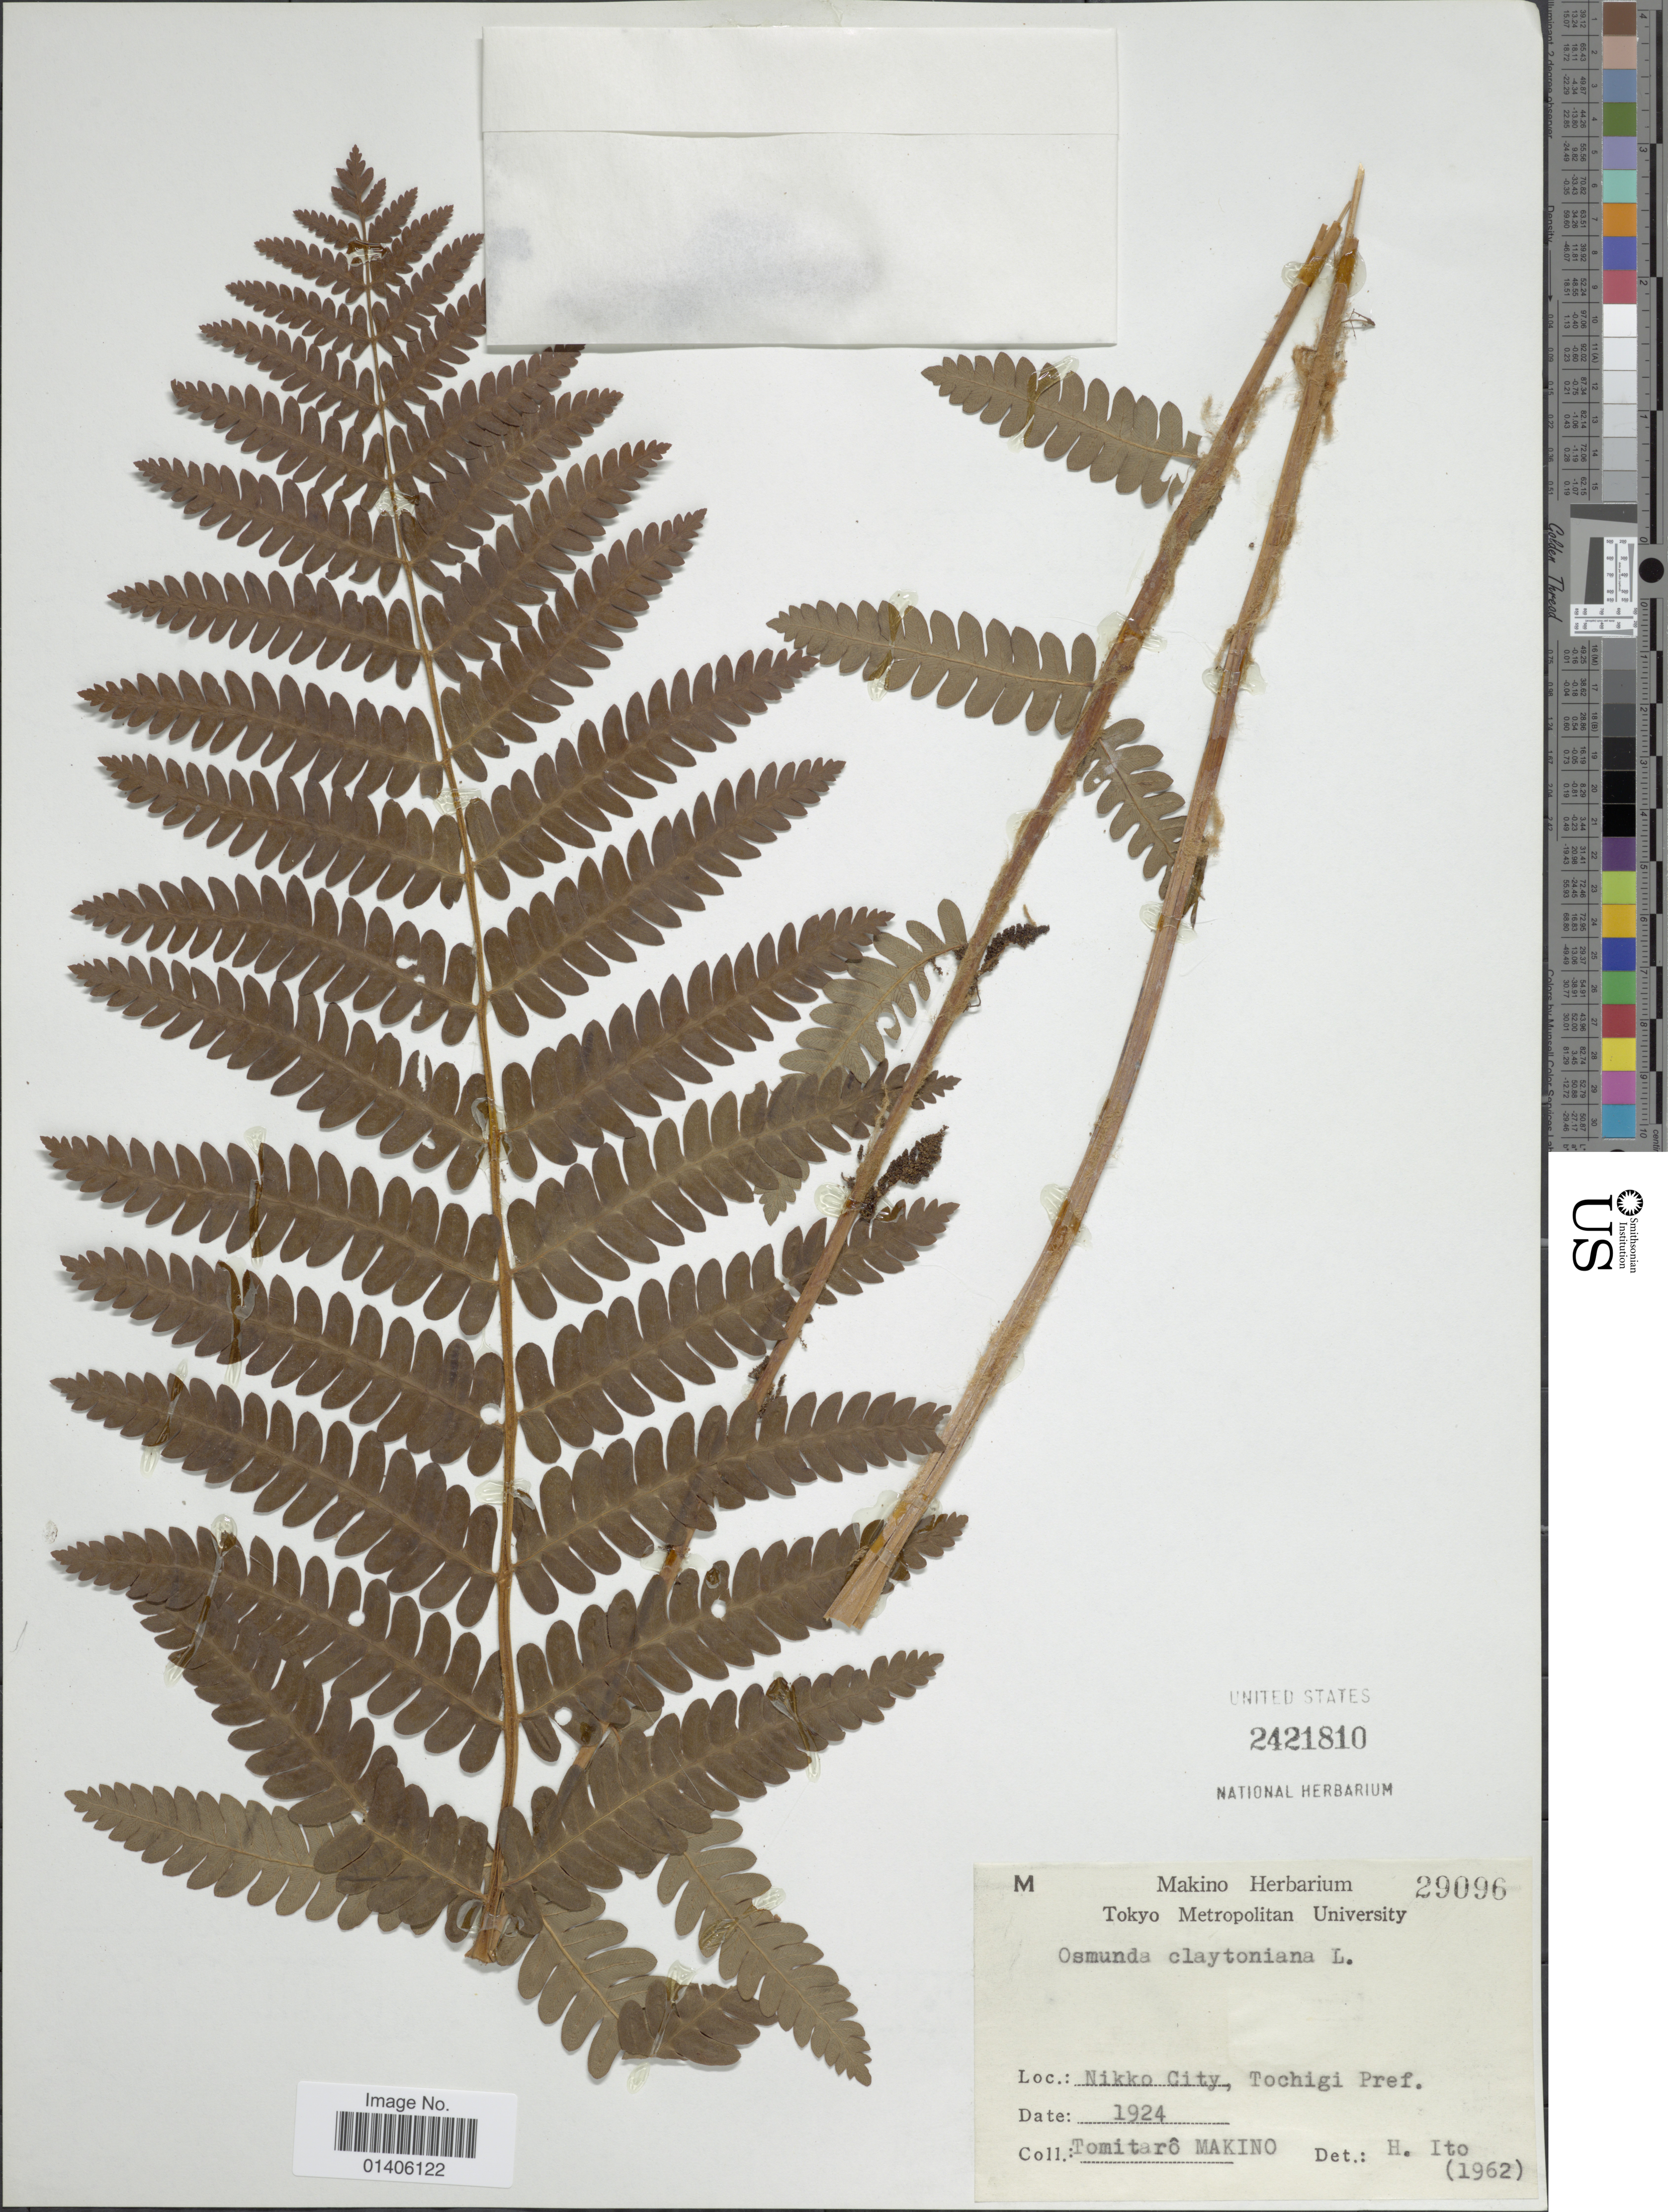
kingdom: Plantae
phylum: Tracheophyta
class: Polypodiopsida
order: Osmundales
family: Osmundaceae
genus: Osmunda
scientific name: Osmunda claytoniana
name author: (L.) Tagawa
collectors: T. Makino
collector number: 29096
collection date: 1924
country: Japan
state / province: Totigi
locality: Nikko City, Tochigi Pref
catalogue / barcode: US 2421810